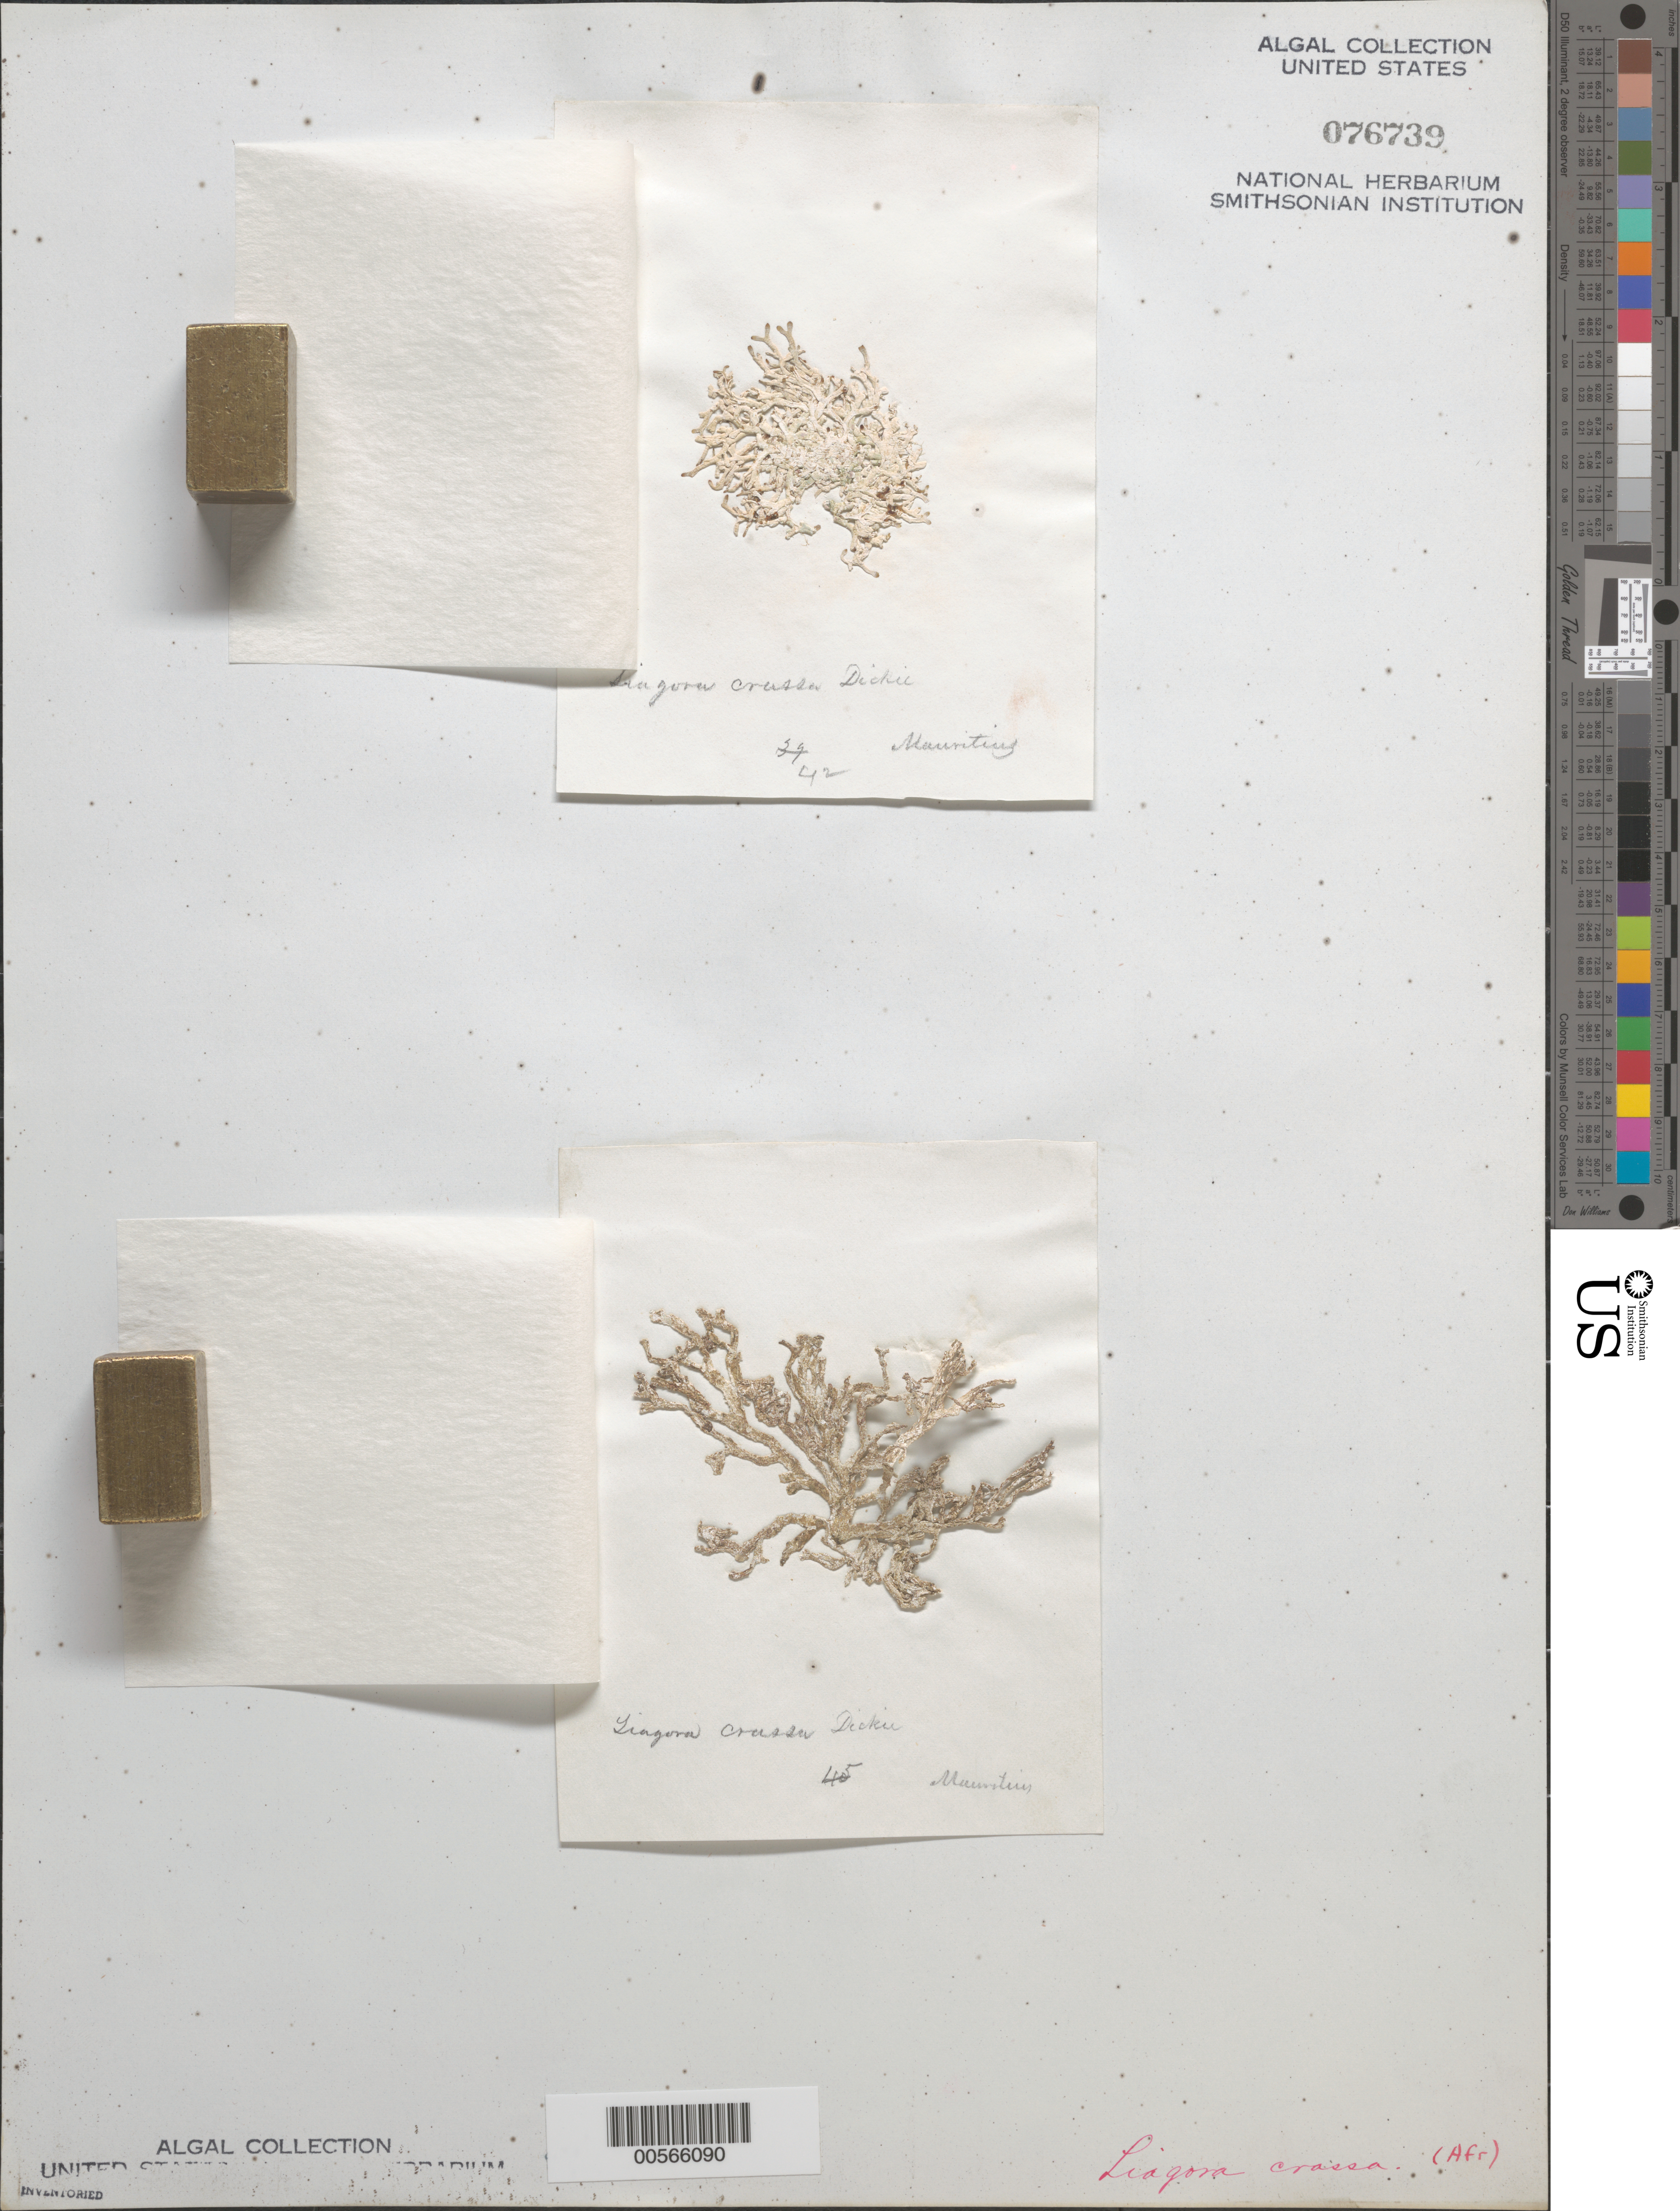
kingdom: Plantae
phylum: Rhodophyta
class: Florideophyceae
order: Nemaliales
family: Liagoraceae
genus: Liagora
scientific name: Liagora farinosa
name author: J.V.Lamouroux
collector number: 42 & 45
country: Mauritius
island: Mauritius Island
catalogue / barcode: US 76739